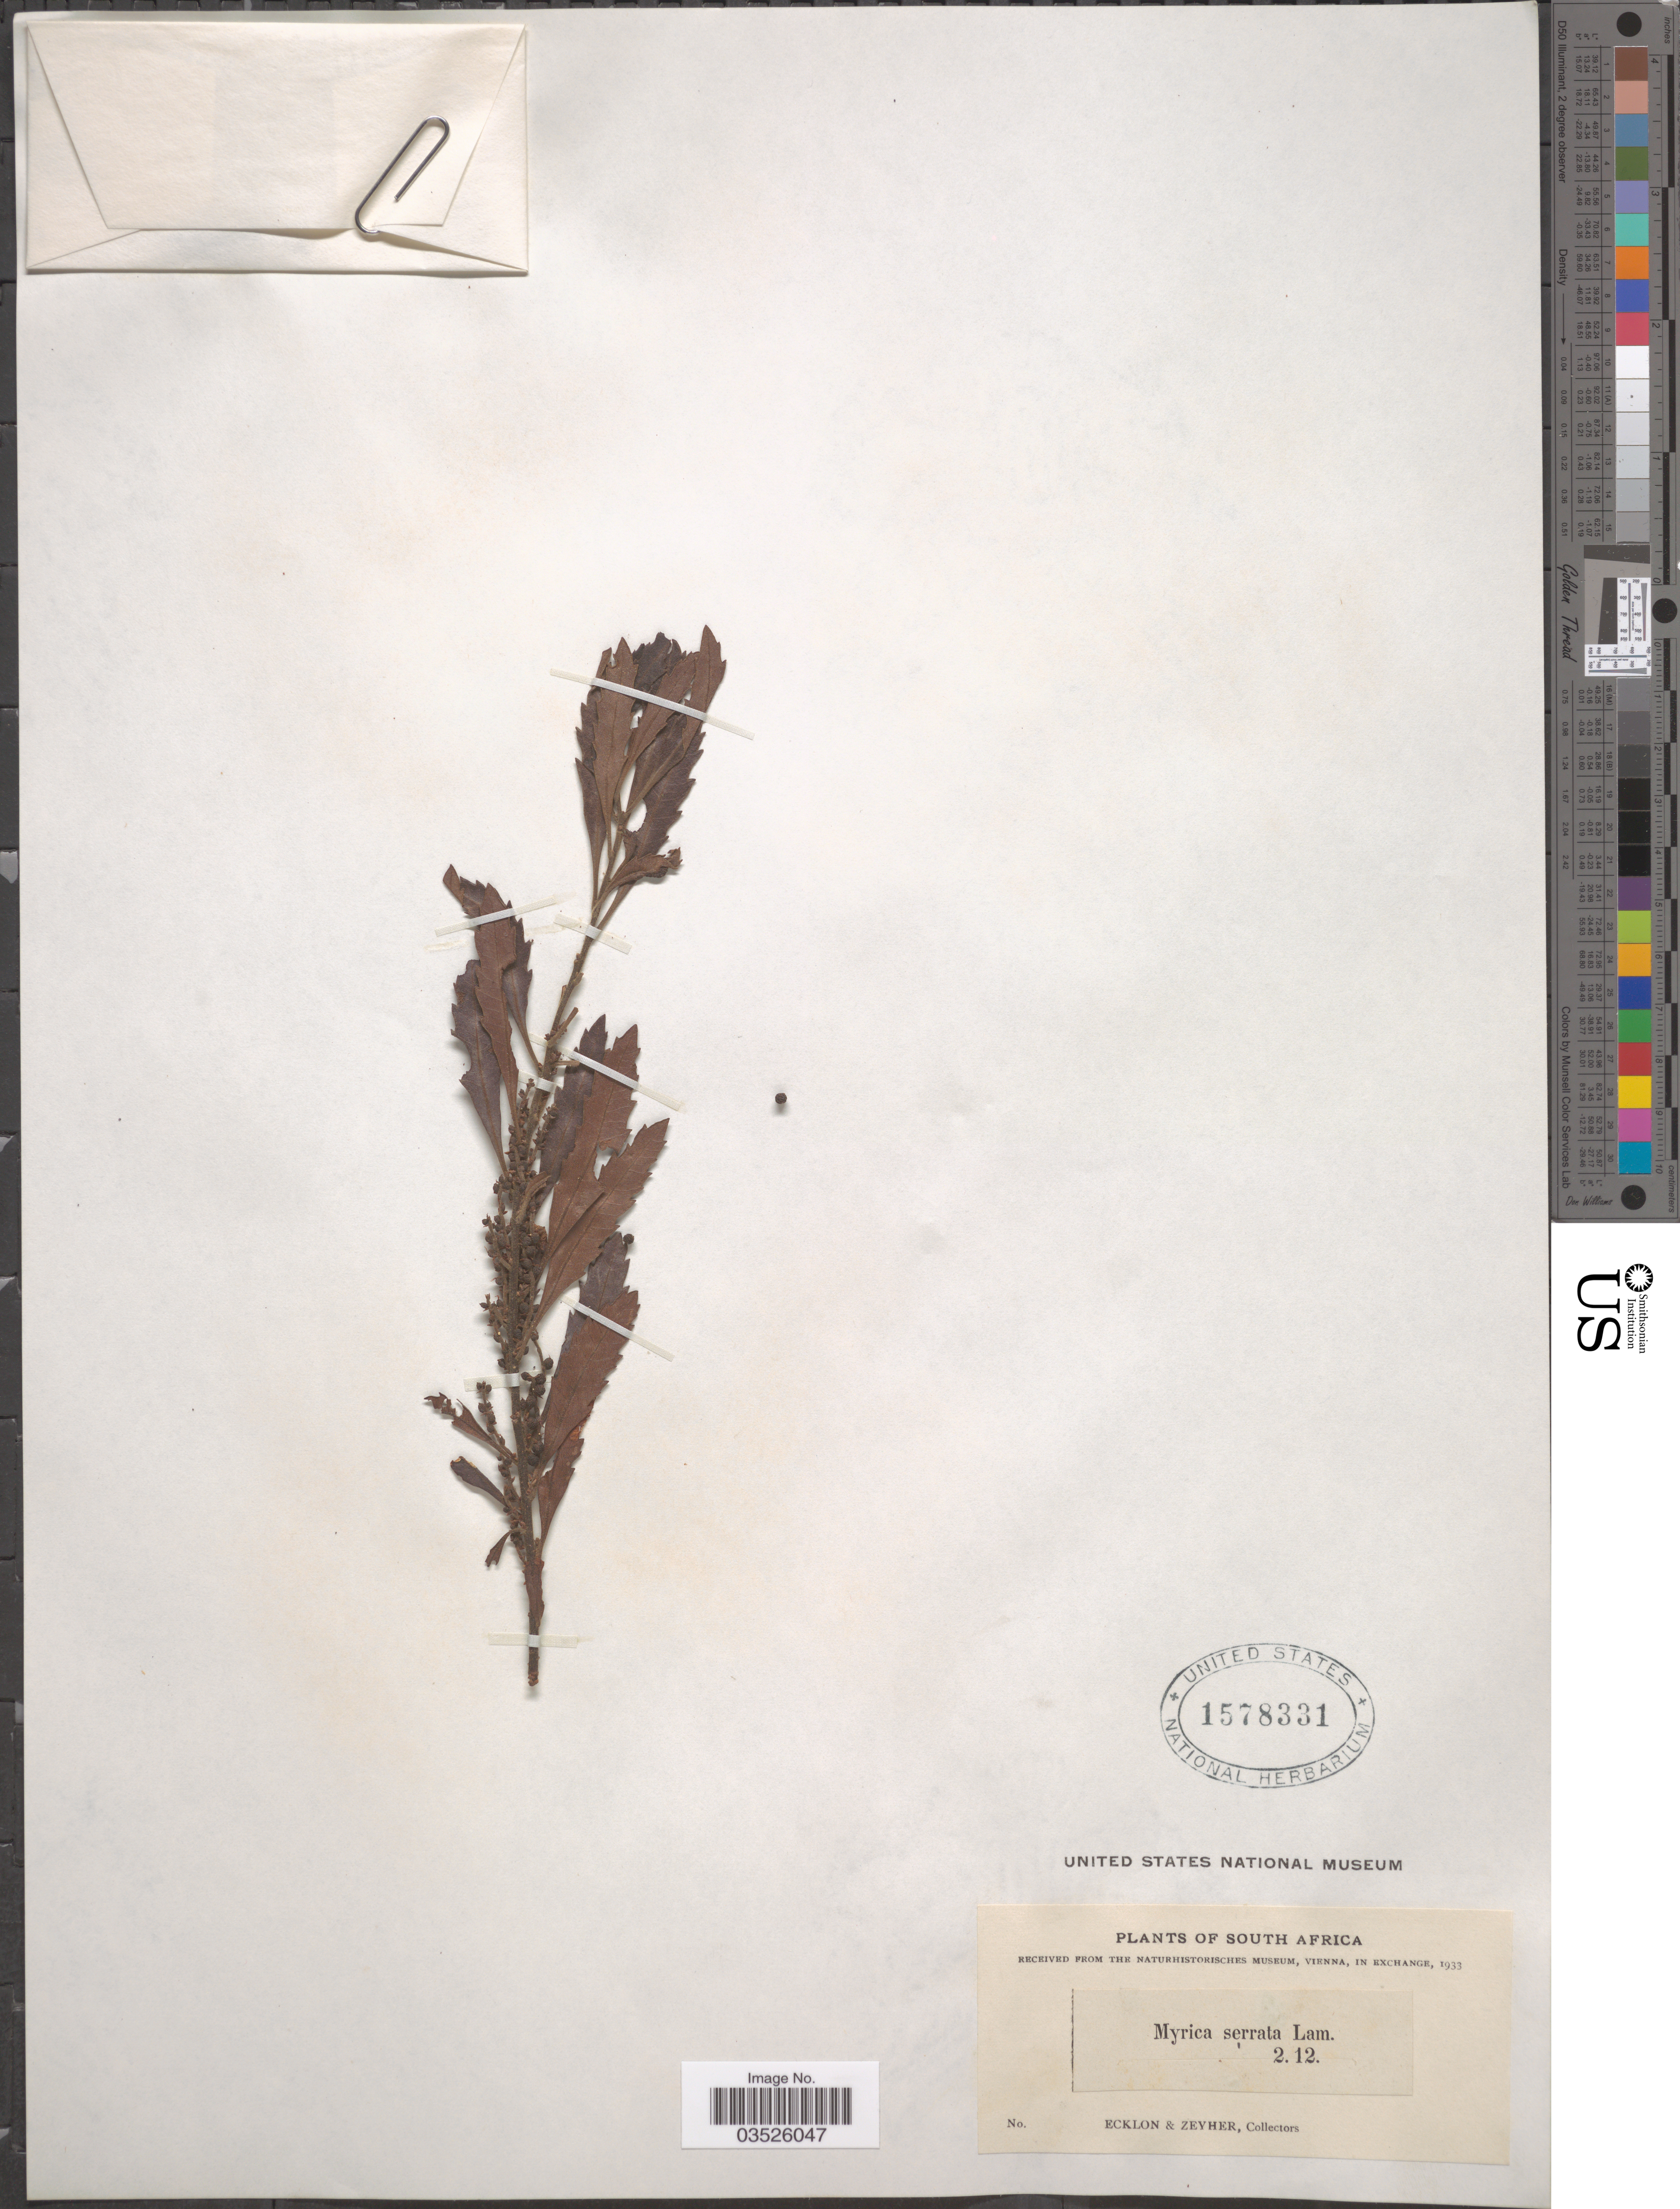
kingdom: Plantae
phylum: Tracheophyta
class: Magnoliopsida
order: Fagales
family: Myricaceae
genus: Morella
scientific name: Morella serrata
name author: (Lam.) Killick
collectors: -. Ecklon & -. Zeyher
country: South Africa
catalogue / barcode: US 1578331